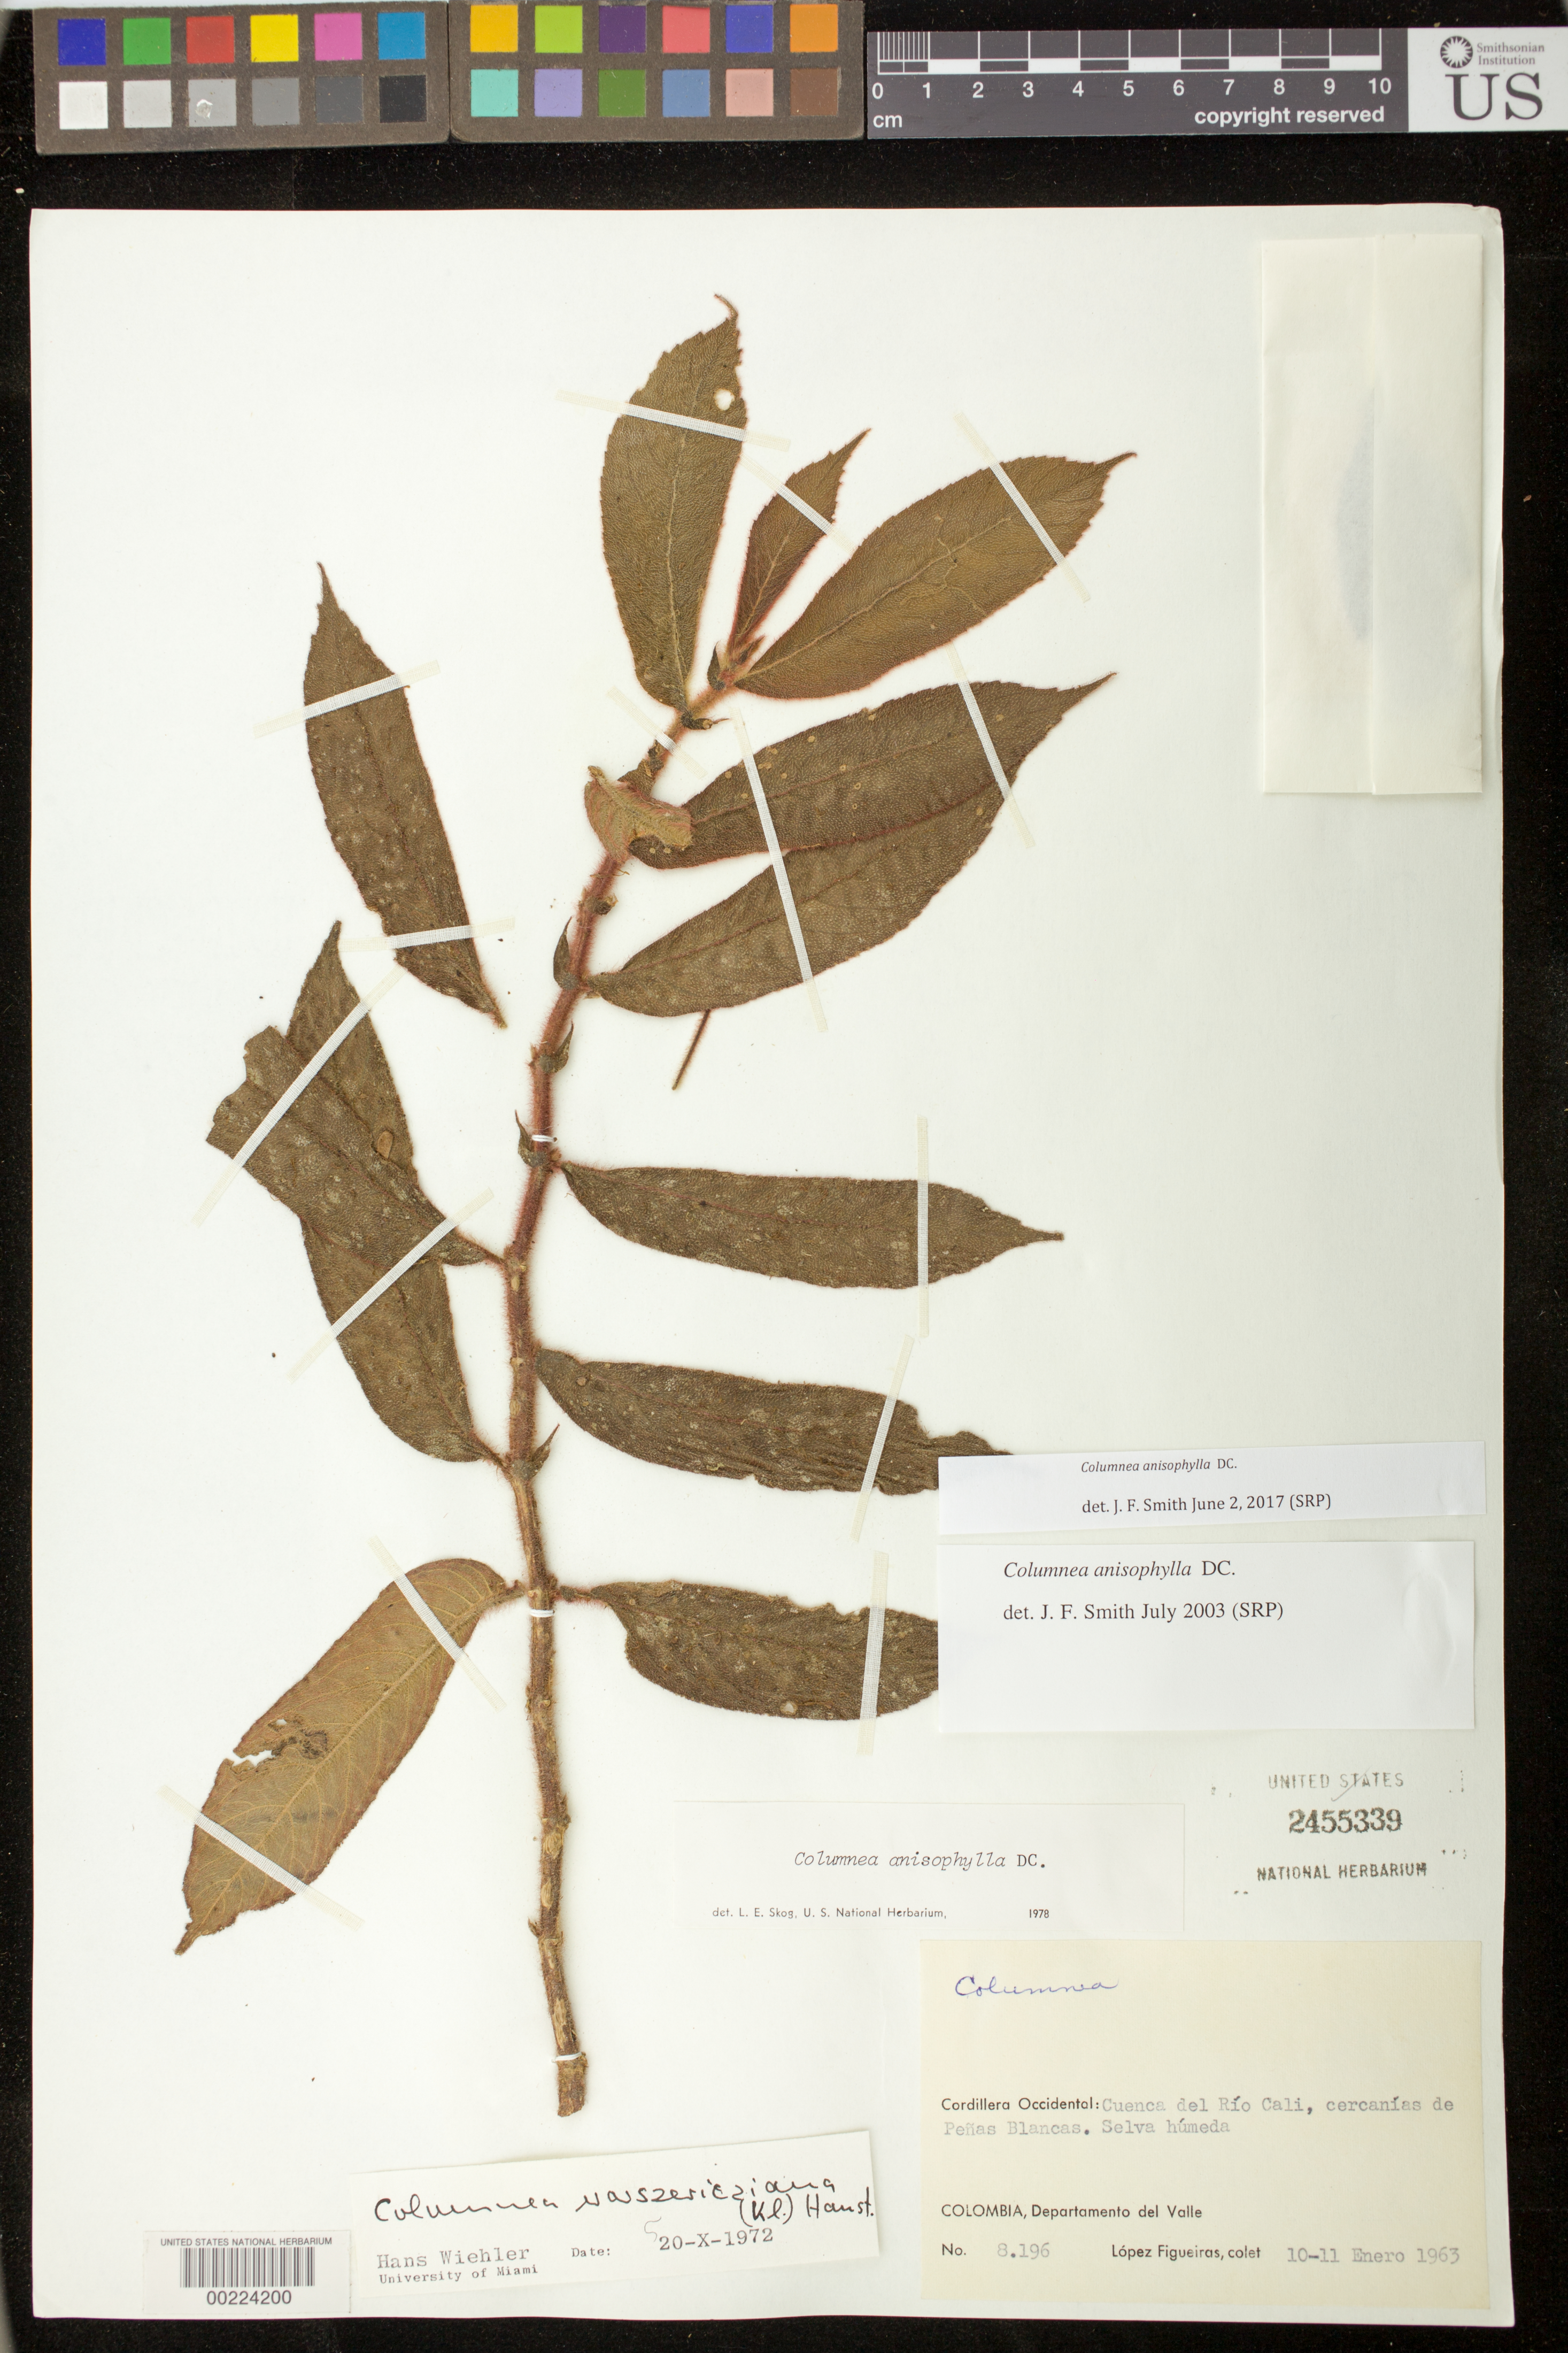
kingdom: Plantae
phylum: Tracheophyta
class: Magnoliopsida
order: Lamiales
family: Gesneriaceae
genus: Columnea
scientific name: Columnea anisophylla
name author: DC.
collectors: M. López Figueiras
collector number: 8196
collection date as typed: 10-11 Jan 1963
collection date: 1963-01-10/1963-01-11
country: Colombia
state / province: Valle del Cauca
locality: Cordillera Occidental, cuenca del Río Cali, cercanias de Peñas Blancas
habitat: Selva húmeda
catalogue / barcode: US 2455339